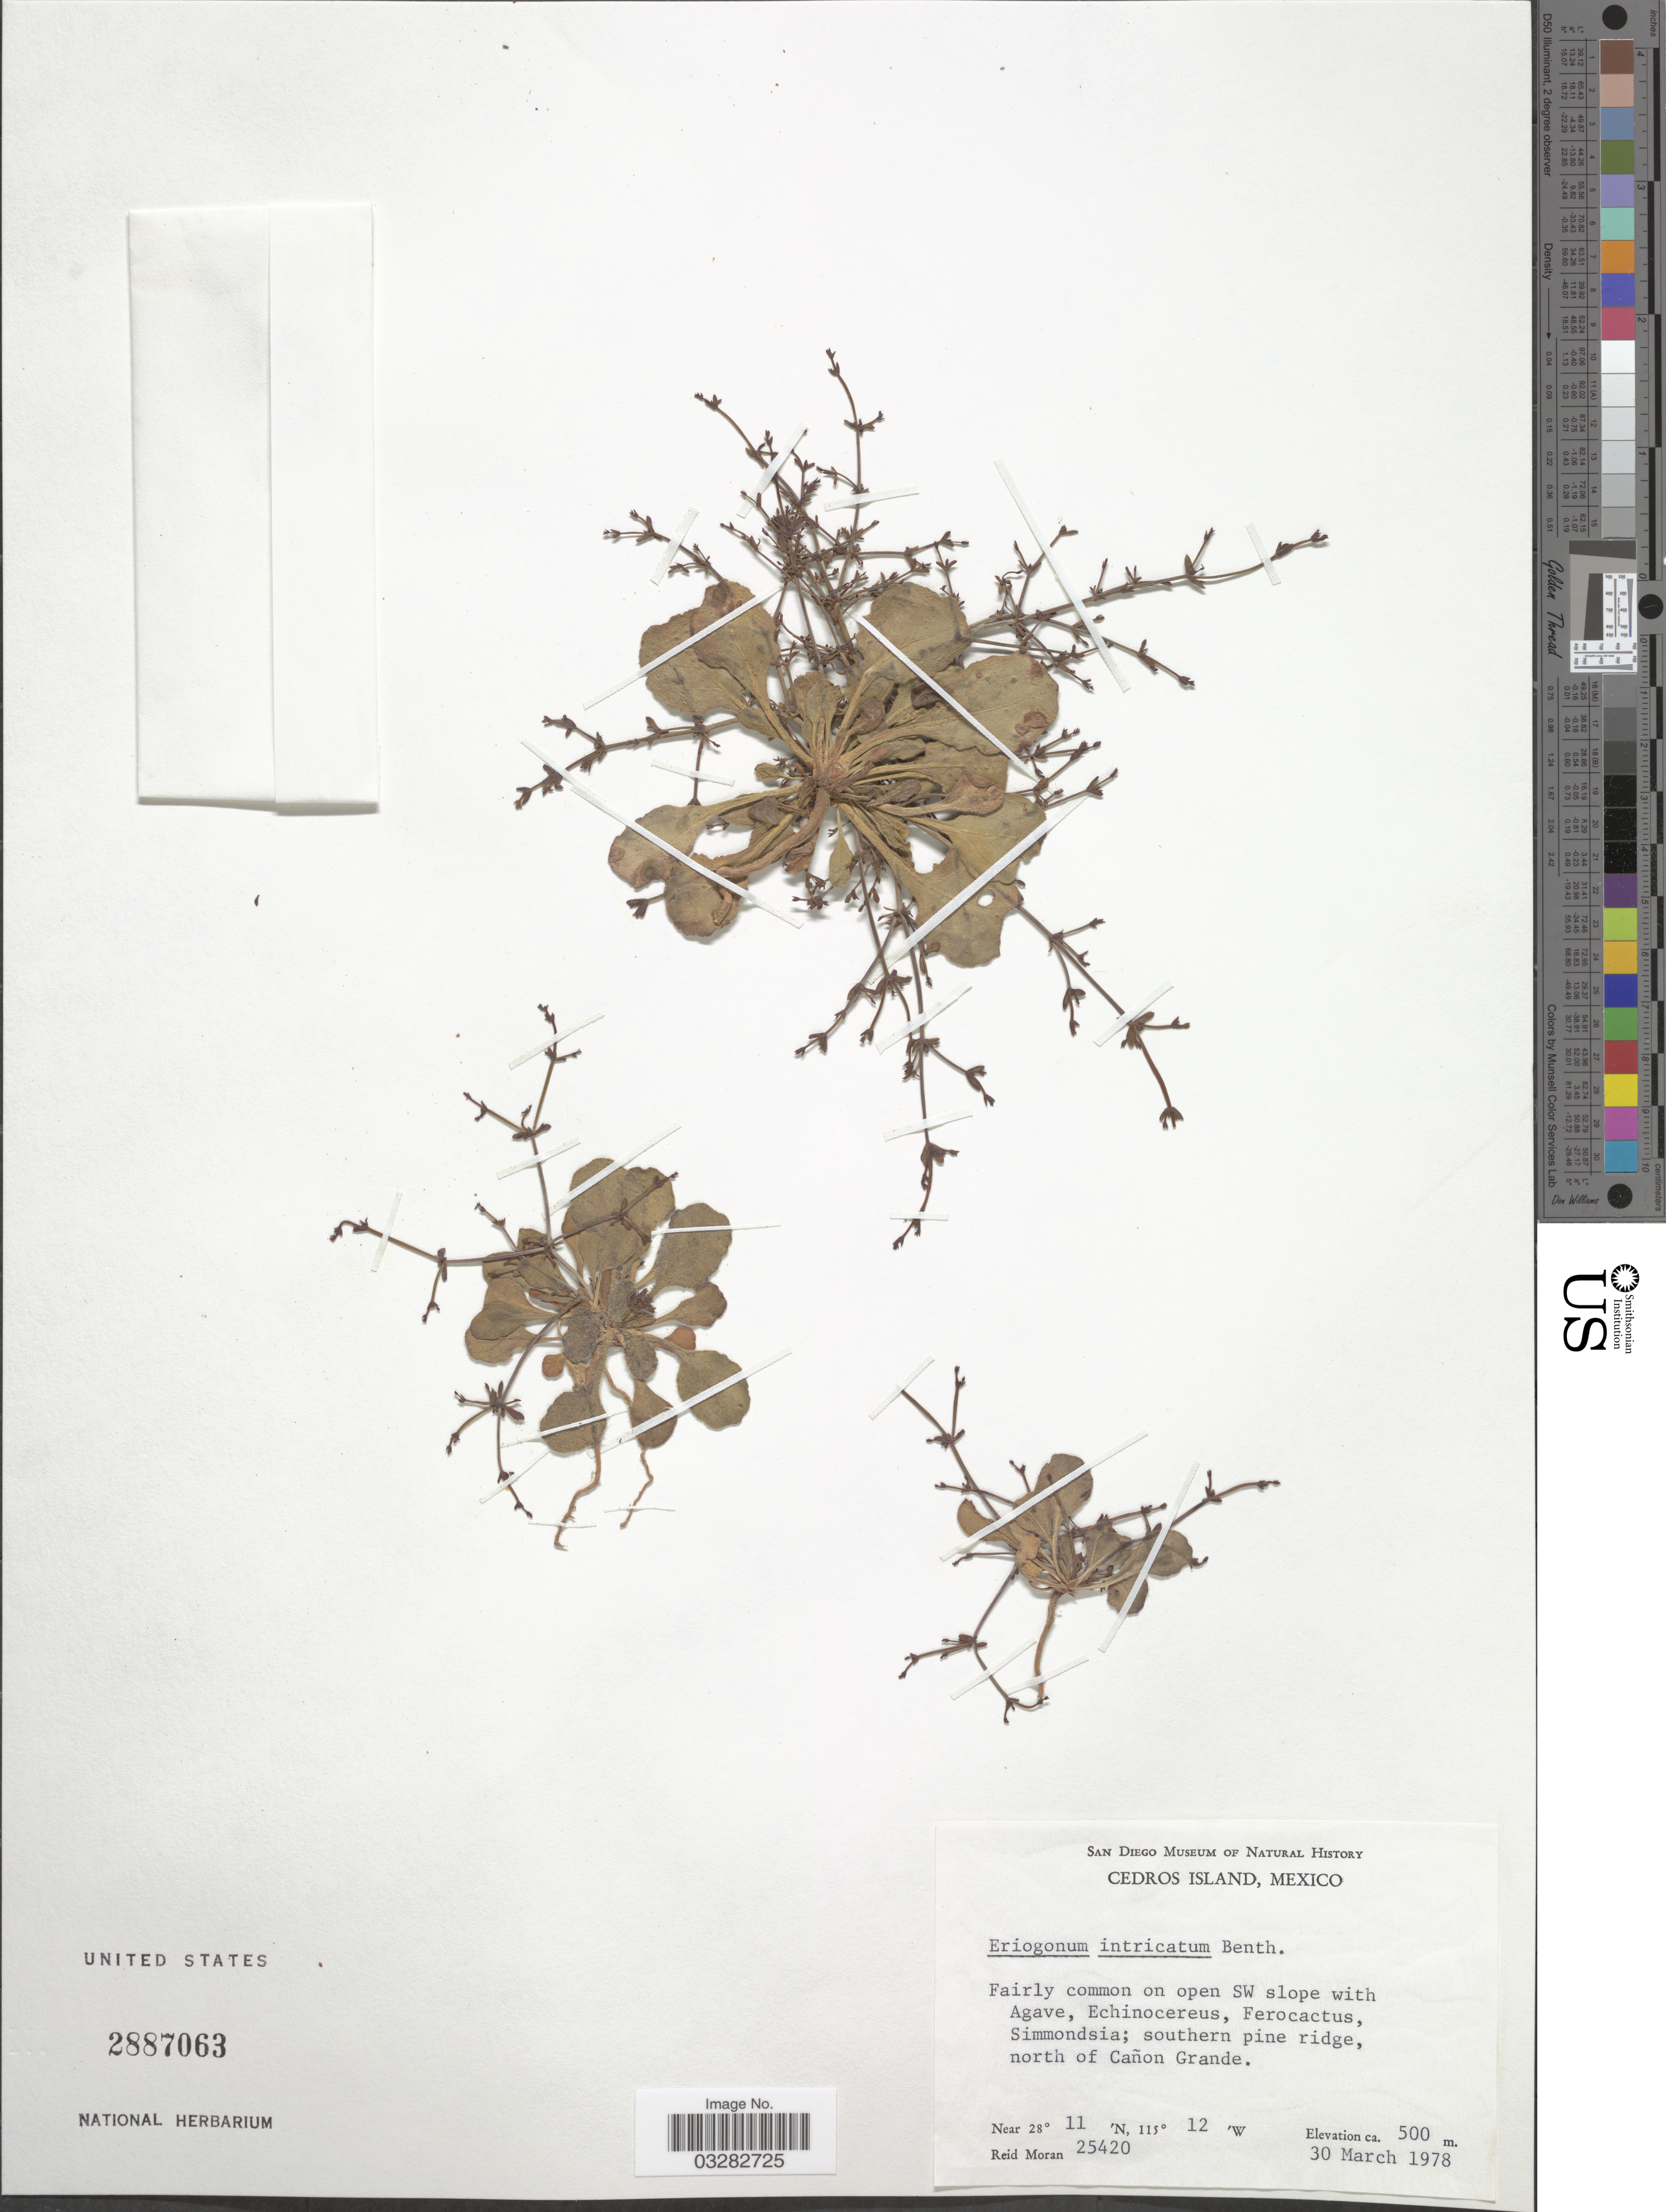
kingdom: Plantae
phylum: Tracheophyta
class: Magnoliopsida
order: Caryophyllales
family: Polygonaceae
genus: Eriogonum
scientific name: Eriogonum inflatum var. deflatum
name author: I.M. Johnst.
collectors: R. V. Moran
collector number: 25420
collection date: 1978-03-30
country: Mexico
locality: Cedros Island. North of Cañon Grande.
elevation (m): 500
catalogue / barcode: US 2887063